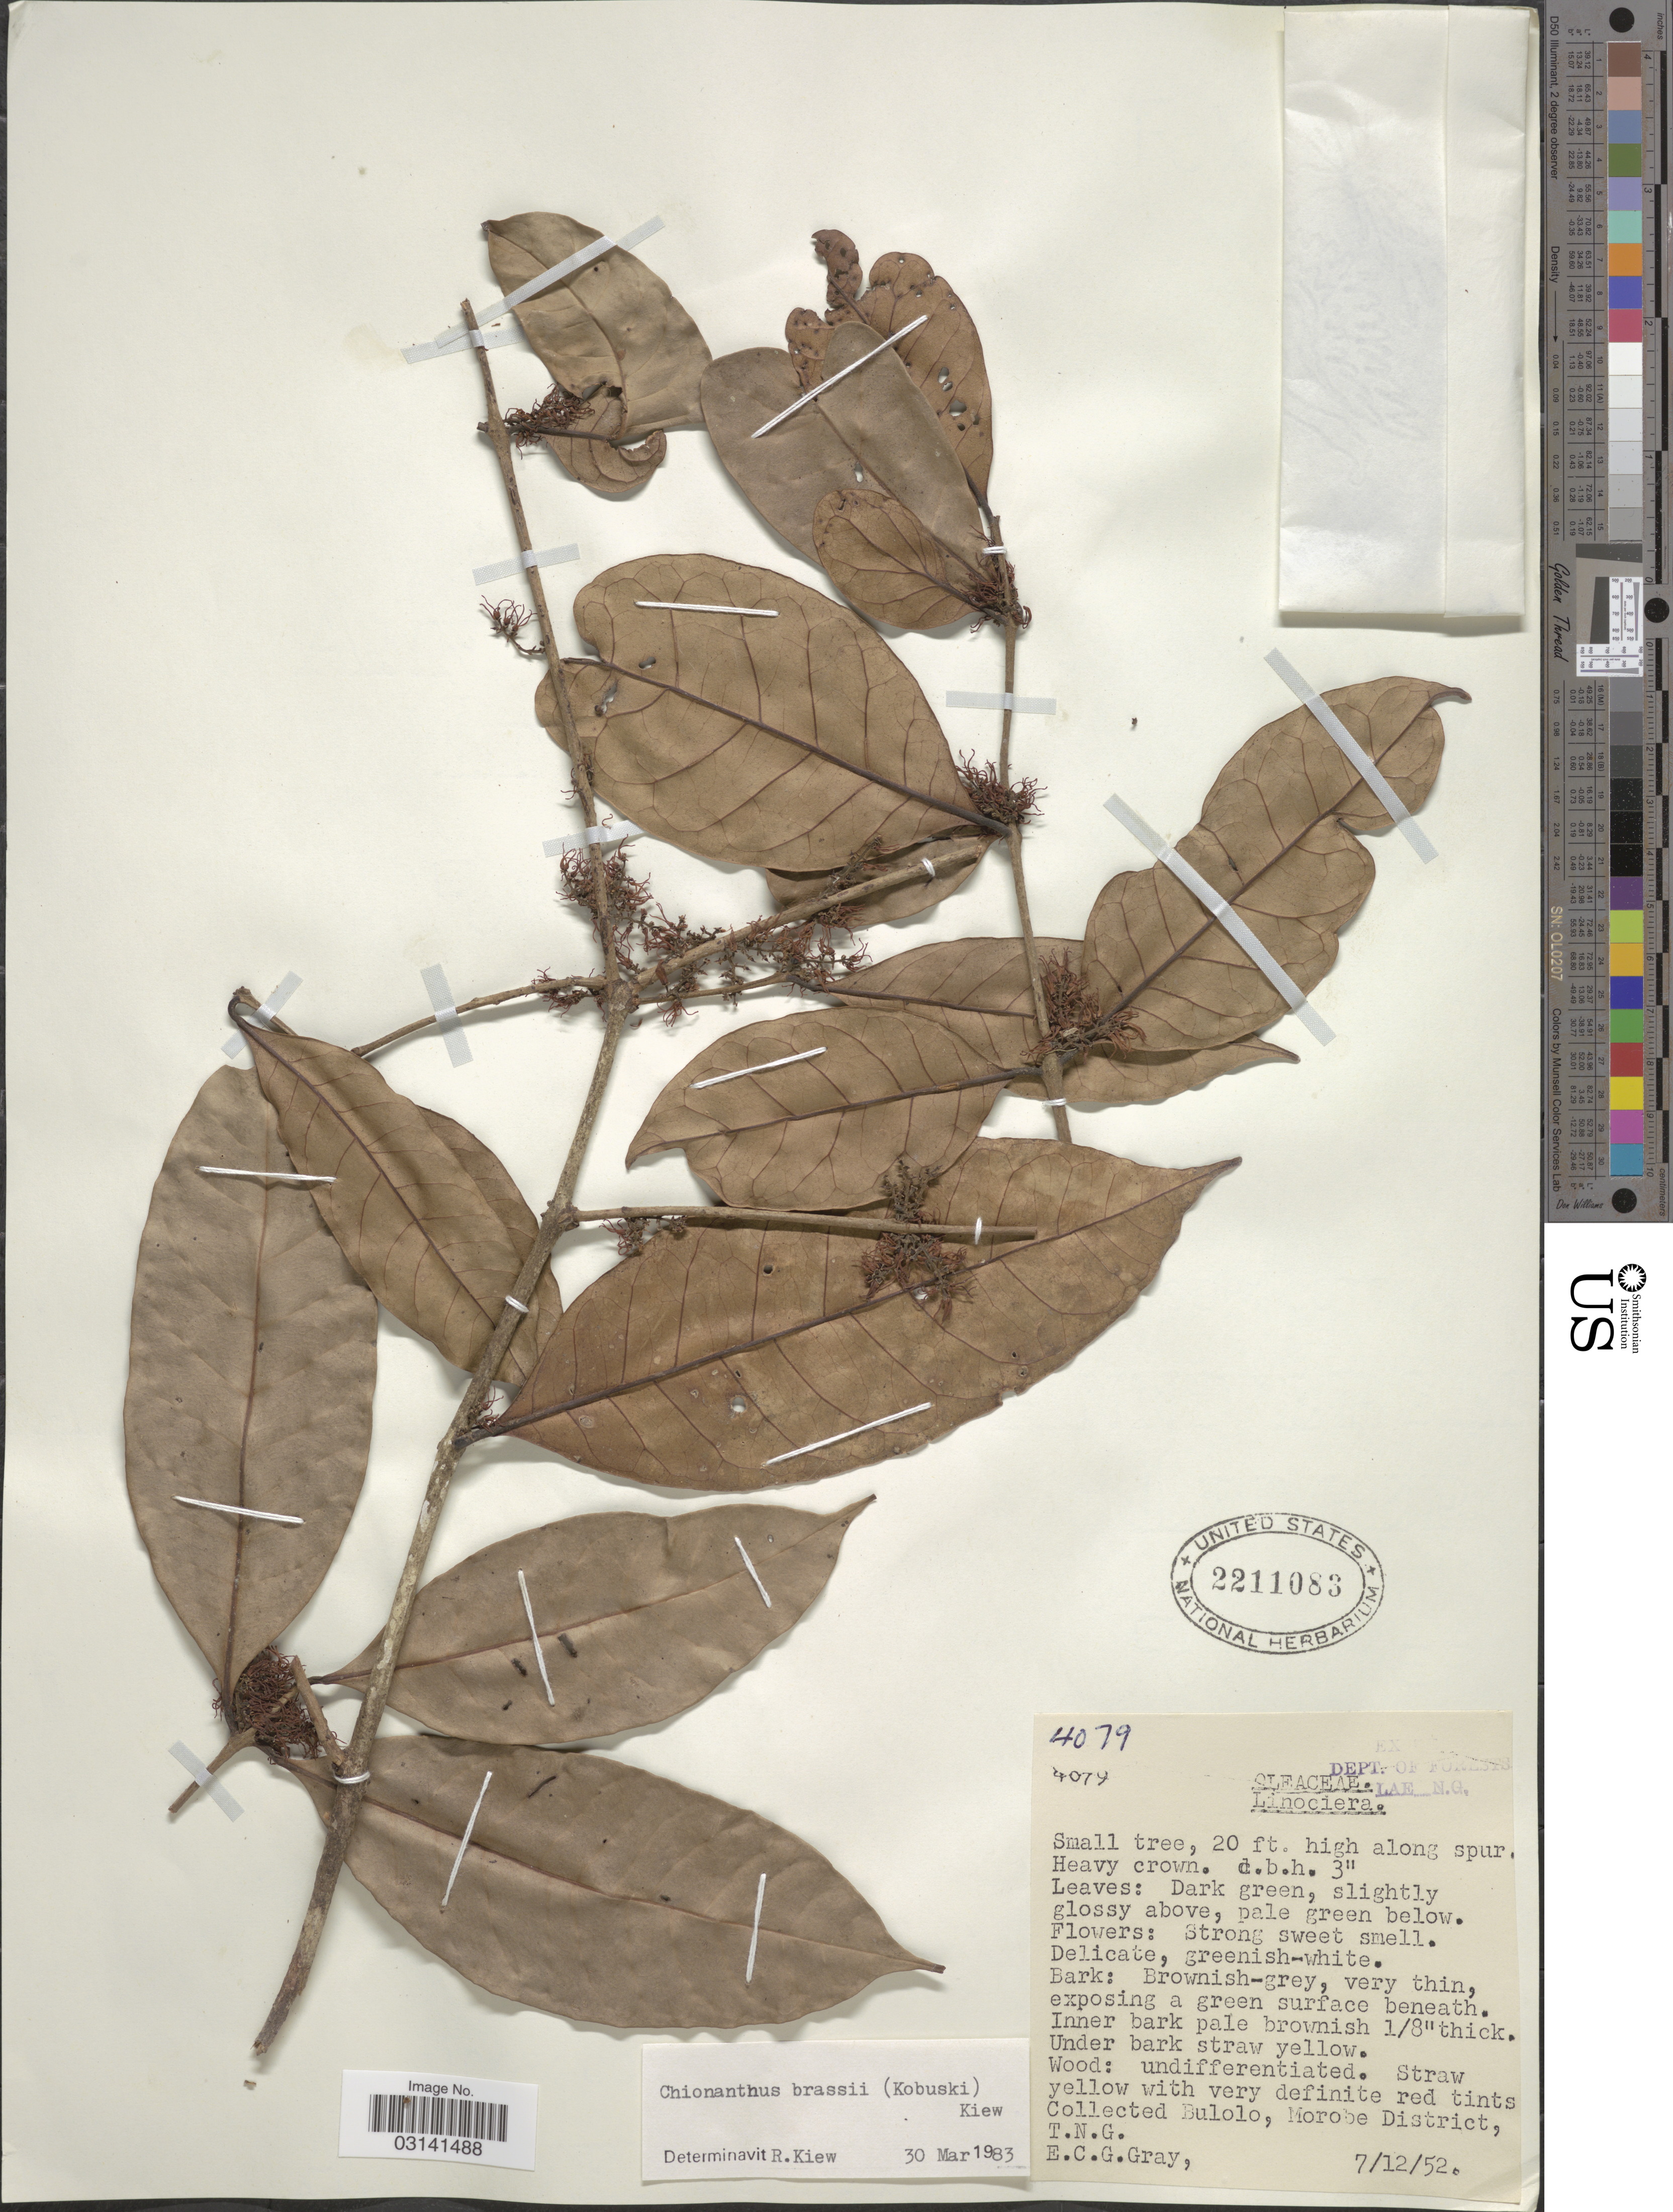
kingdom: Plantae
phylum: Tracheophyta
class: Magnoliopsida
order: Lamiales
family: Oleaceae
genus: Chionanthus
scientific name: Chionanthus brassii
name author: (Kobuski) Kiew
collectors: E. C. G. Gray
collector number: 4079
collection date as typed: Transcribed d/m/y: 7/12/52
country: Papua New Guinea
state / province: Morobe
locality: Bulolo, Morobe District, T.N.G.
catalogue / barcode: US 2211083